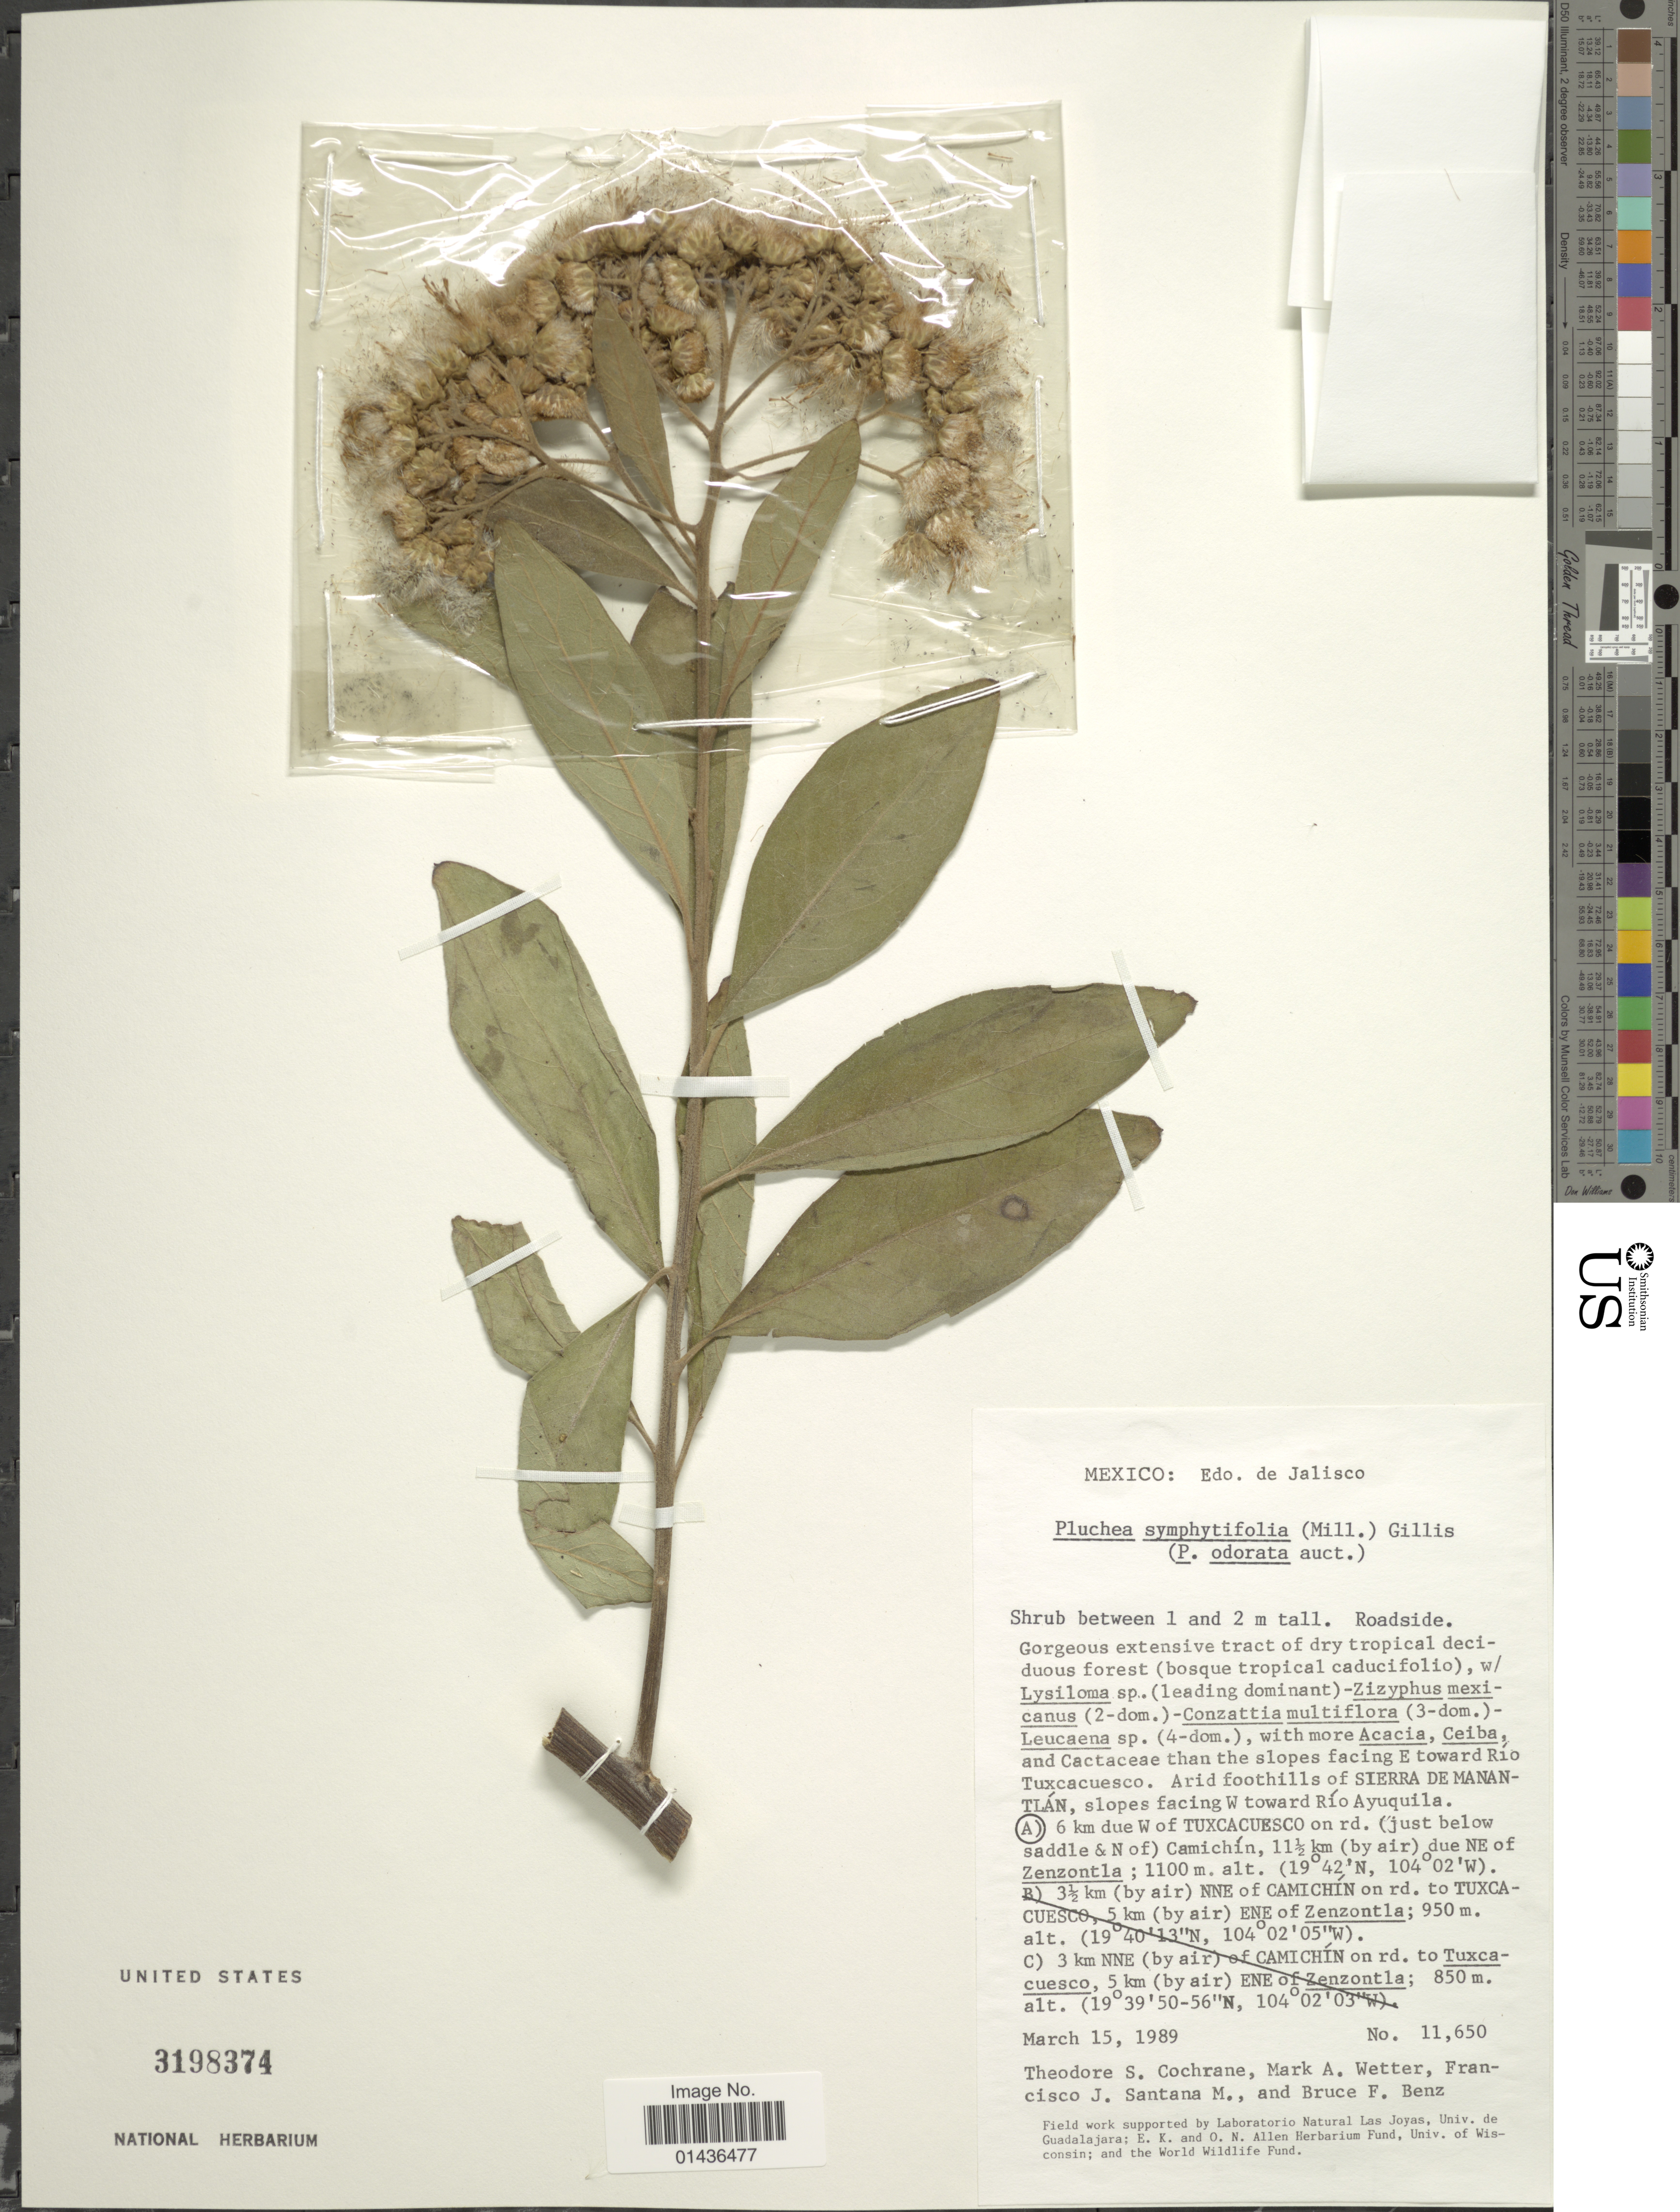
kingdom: Plantae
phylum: Tracheophyta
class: Magnoliopsida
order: Asterales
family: Asteraceae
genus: Pluchea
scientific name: Pluchea carolinensis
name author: (Jacq.) D. Don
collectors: T. S. Cochrane, M. Wetter, F. Santana & B. F. Benz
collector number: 11650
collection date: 1989-03-15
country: Mexico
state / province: Jalisco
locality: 6 km due W of Tuxcacuesco on rd. (just below saddle & N of) Camichin, 11½ km (by air) due NE of Zenzontla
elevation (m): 1100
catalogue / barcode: US 3198374